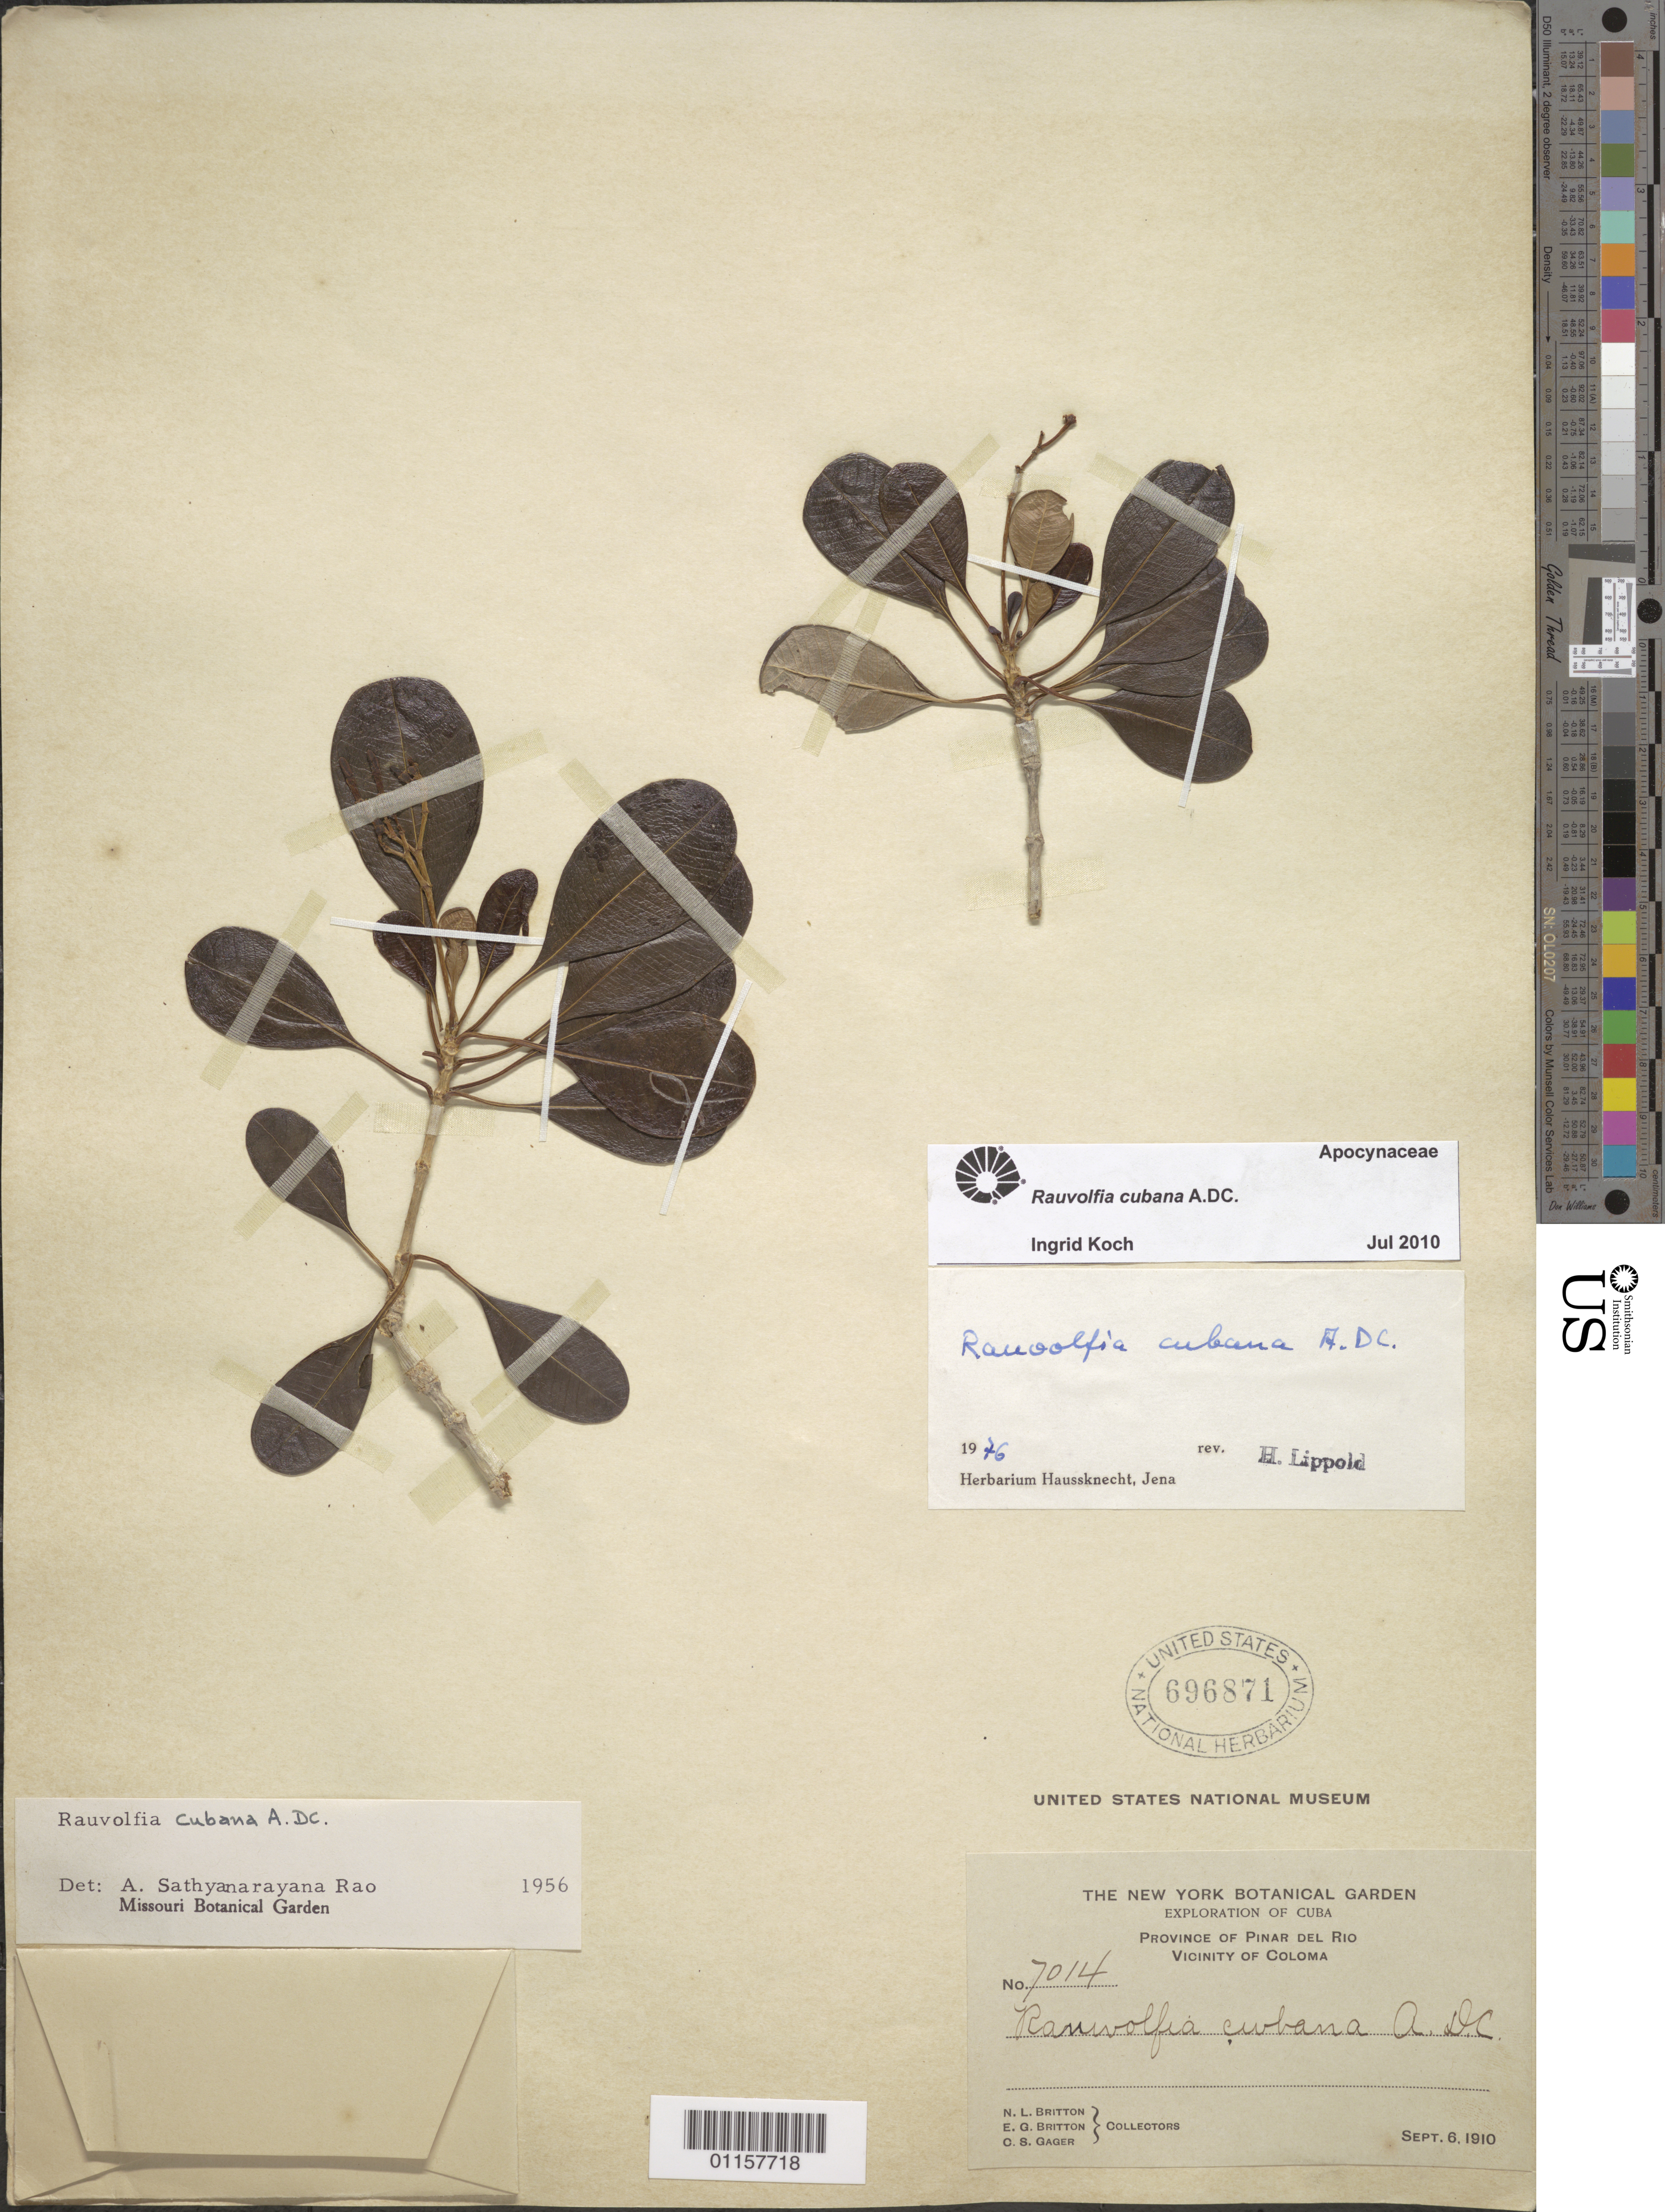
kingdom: Plantae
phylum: Tracheophyta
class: Magnoliopsida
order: Gentianales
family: Apocynaceae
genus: Rauvolfia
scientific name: Rauvolfia cubana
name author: A. DC.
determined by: Koch, I.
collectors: N. Britton, E. G. Britton & C. Gager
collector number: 7014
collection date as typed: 06 Sep 1910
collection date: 1910-09-06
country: Cuba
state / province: Pinar del Río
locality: Coloma vicinity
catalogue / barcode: US 696871